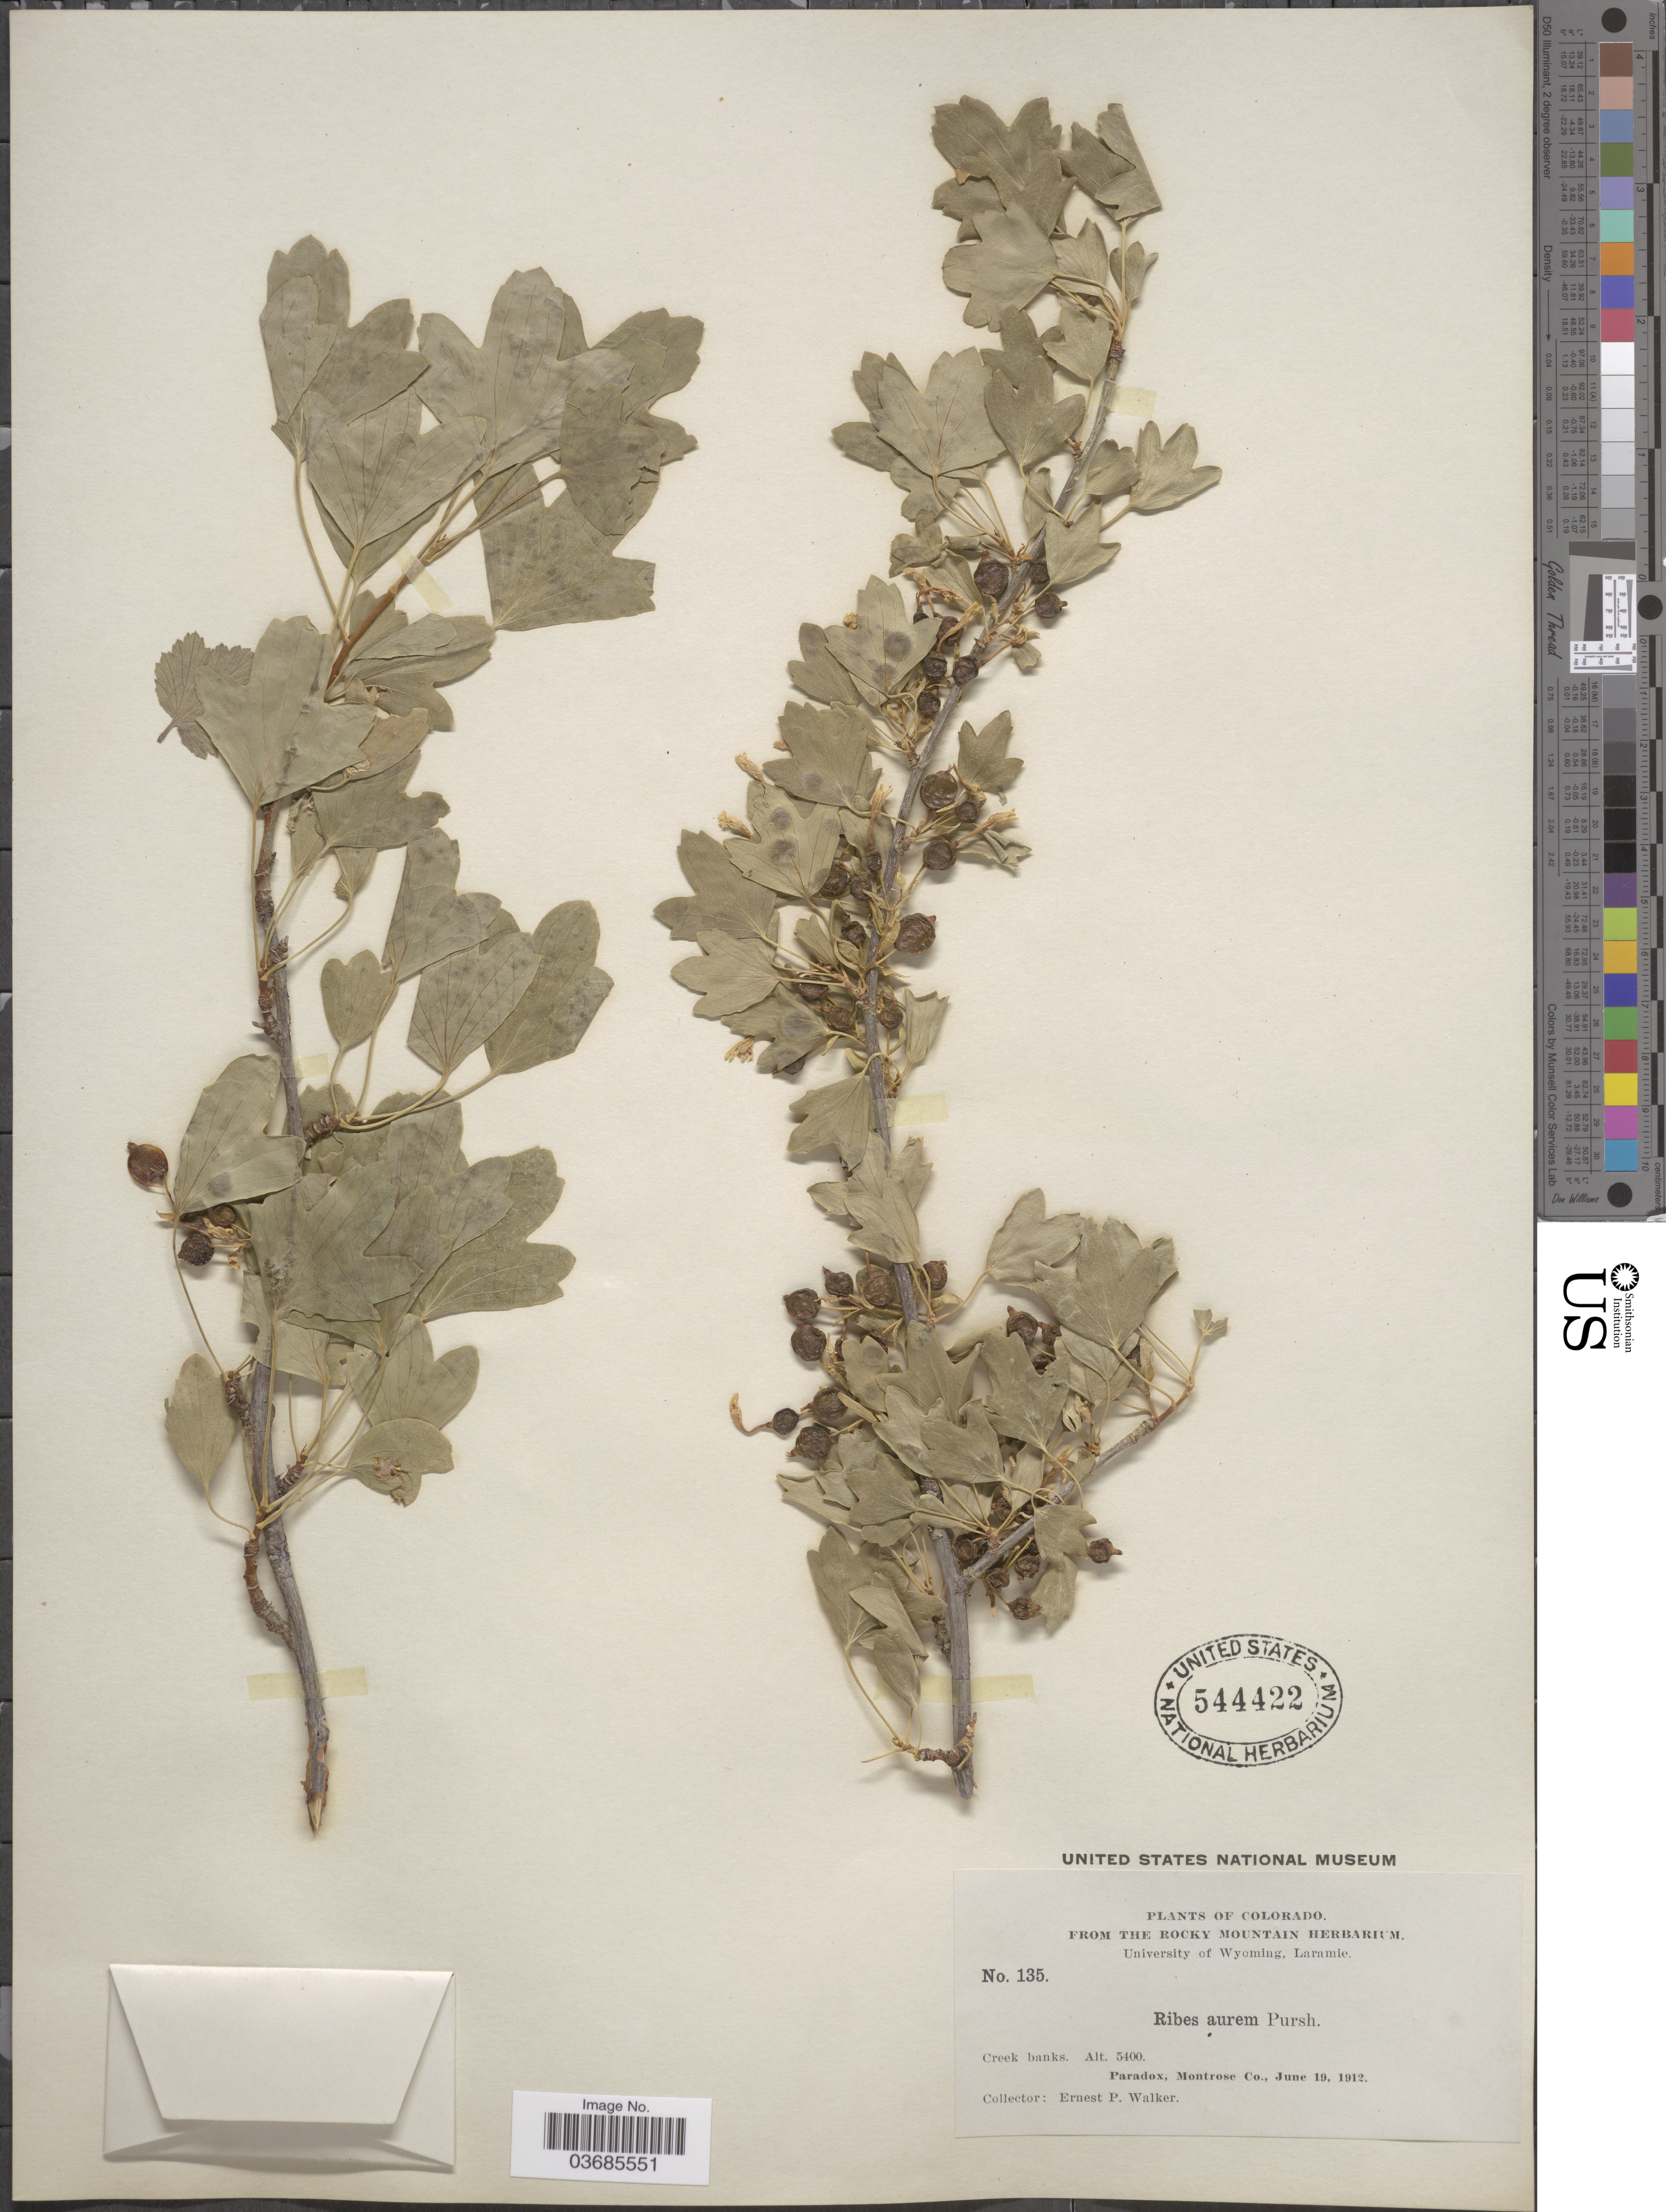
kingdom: Plantae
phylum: Tracheophyta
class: Magnoliopsida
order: Saxifragales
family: Grossulariaceae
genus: Ribes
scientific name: Ribes aureum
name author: Pursh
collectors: E. P. Walker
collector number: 135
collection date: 1912-06-19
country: United States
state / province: Colorado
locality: Paradox, Montrose Co.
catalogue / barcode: US 544422